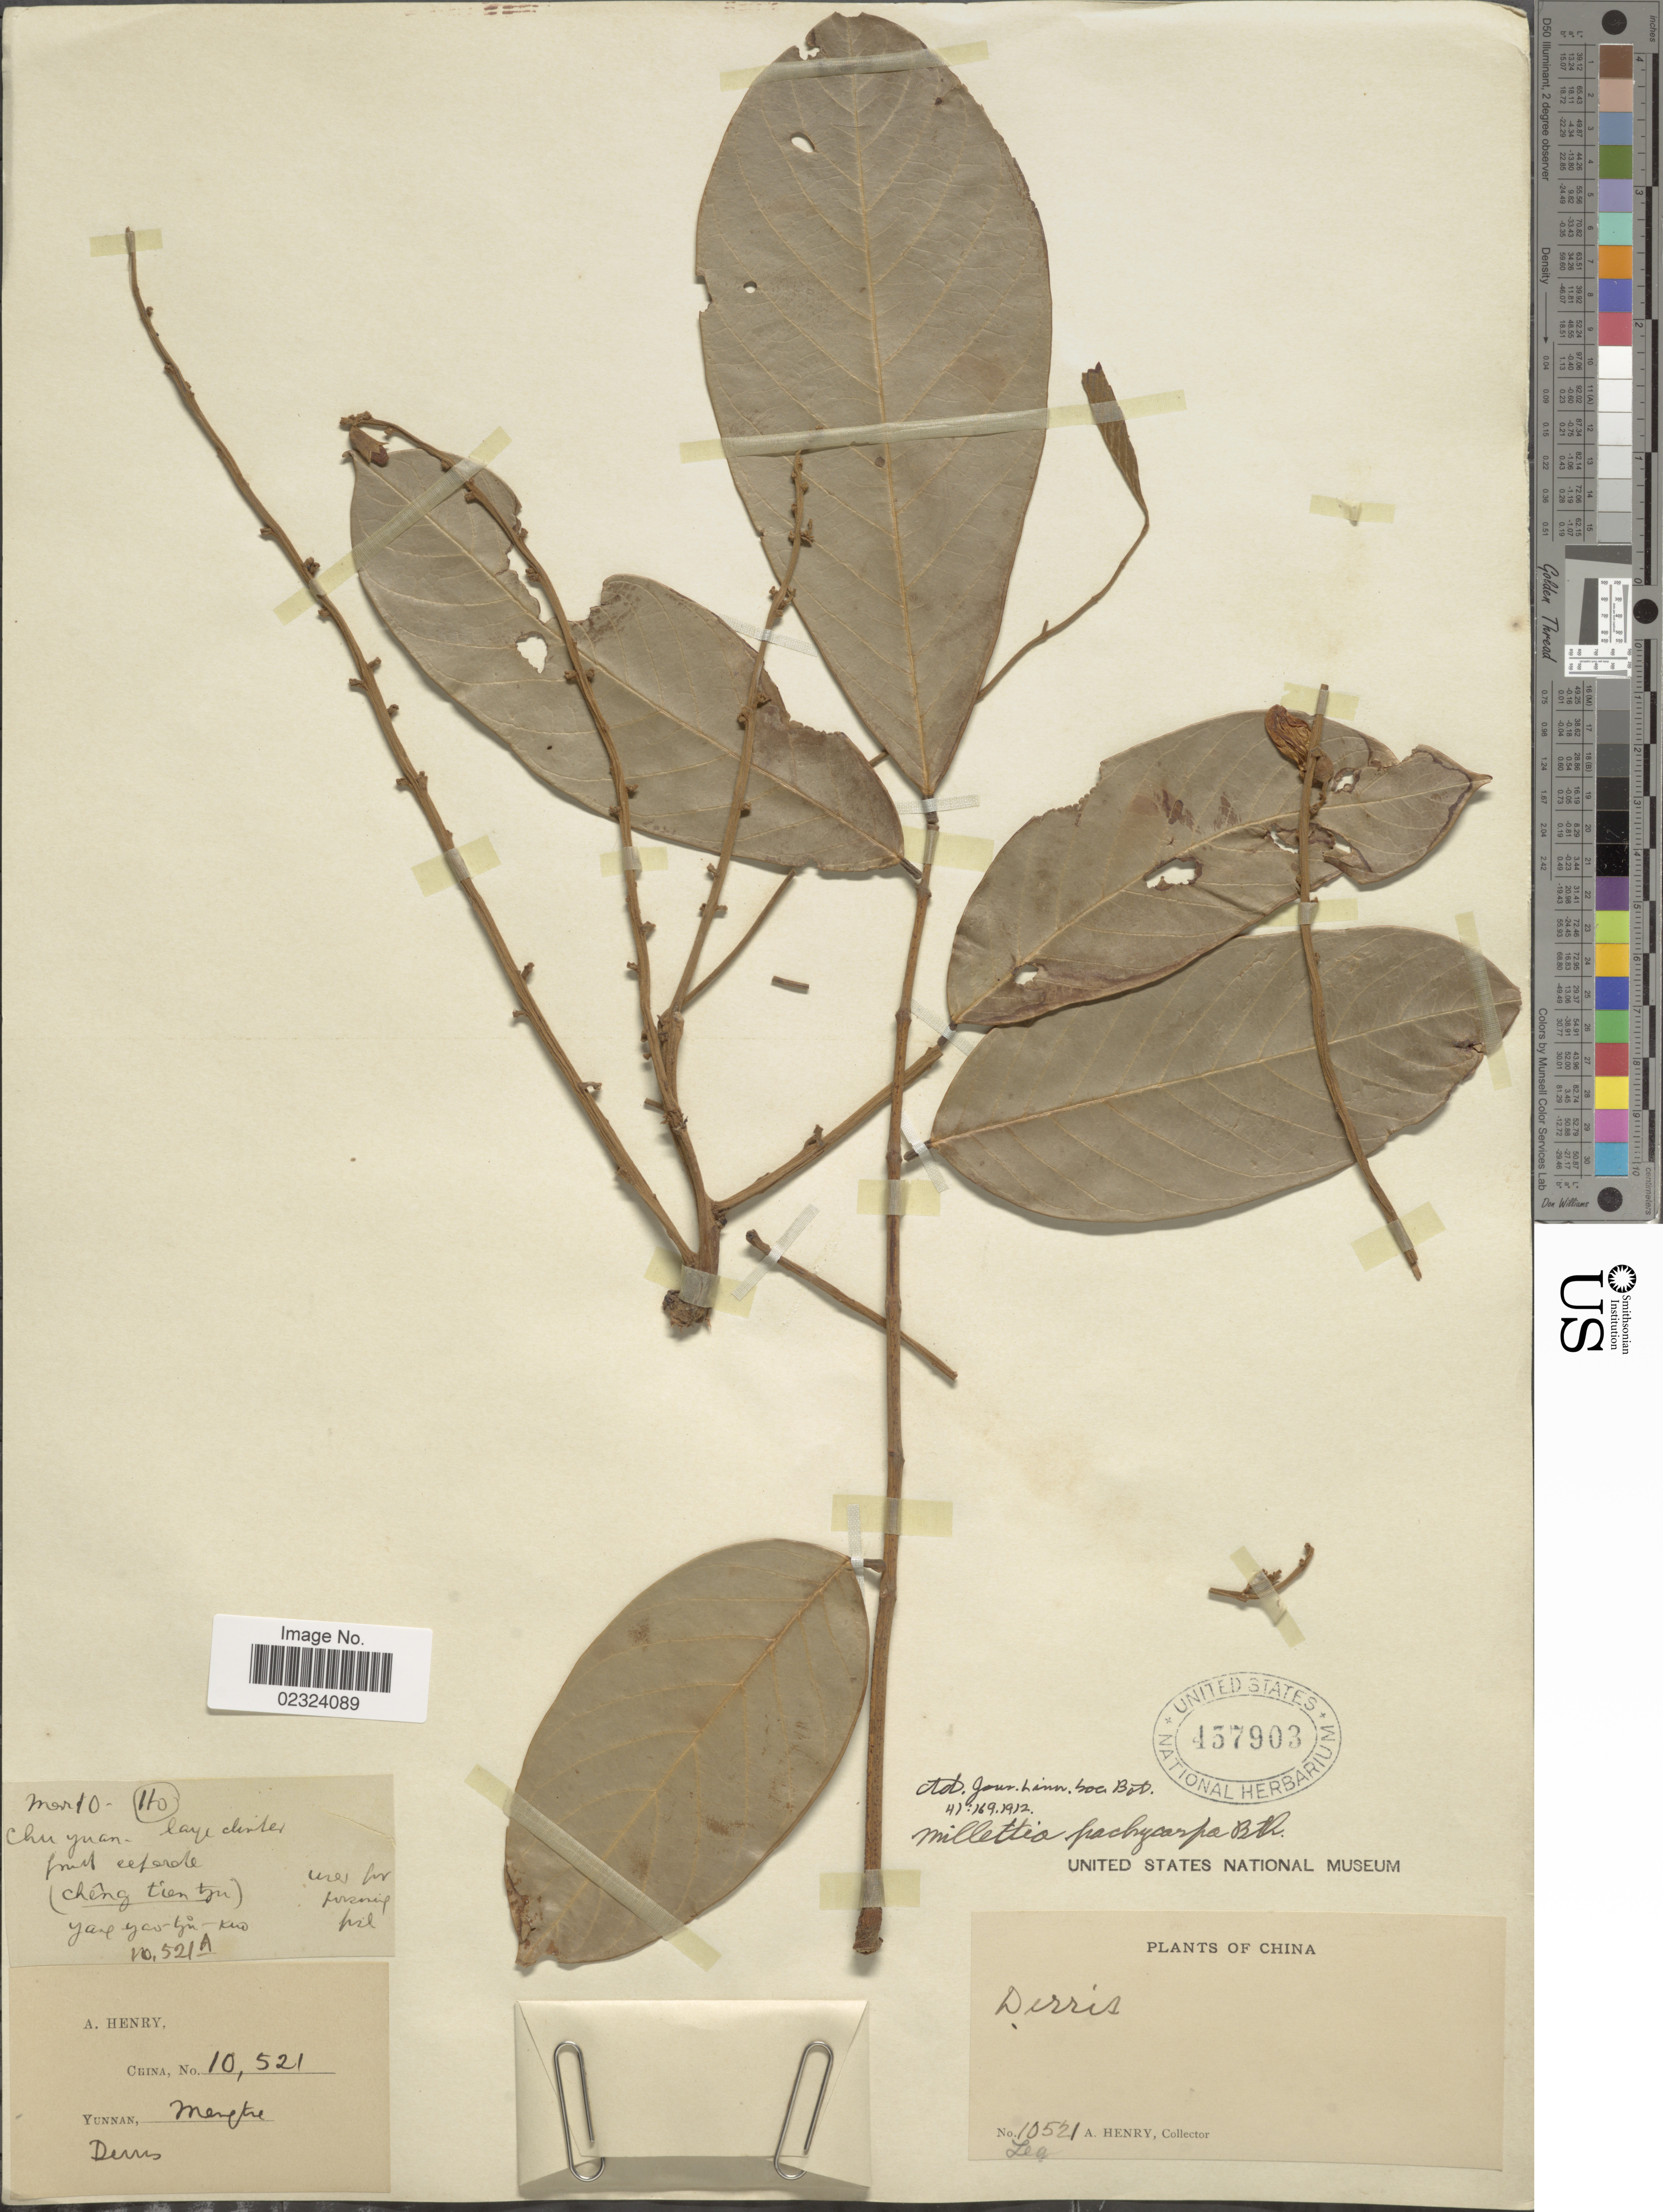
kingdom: Plantae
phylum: Tracheophyta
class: Magnoliopsida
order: Fabales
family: Fabaceae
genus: Millettia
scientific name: Millettia pachycarpa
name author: Benth.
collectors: A. Henry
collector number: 10521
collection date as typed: Mar 10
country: China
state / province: Yunnan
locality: Mengtse. Chu yuan. Ho.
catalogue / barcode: US 457903